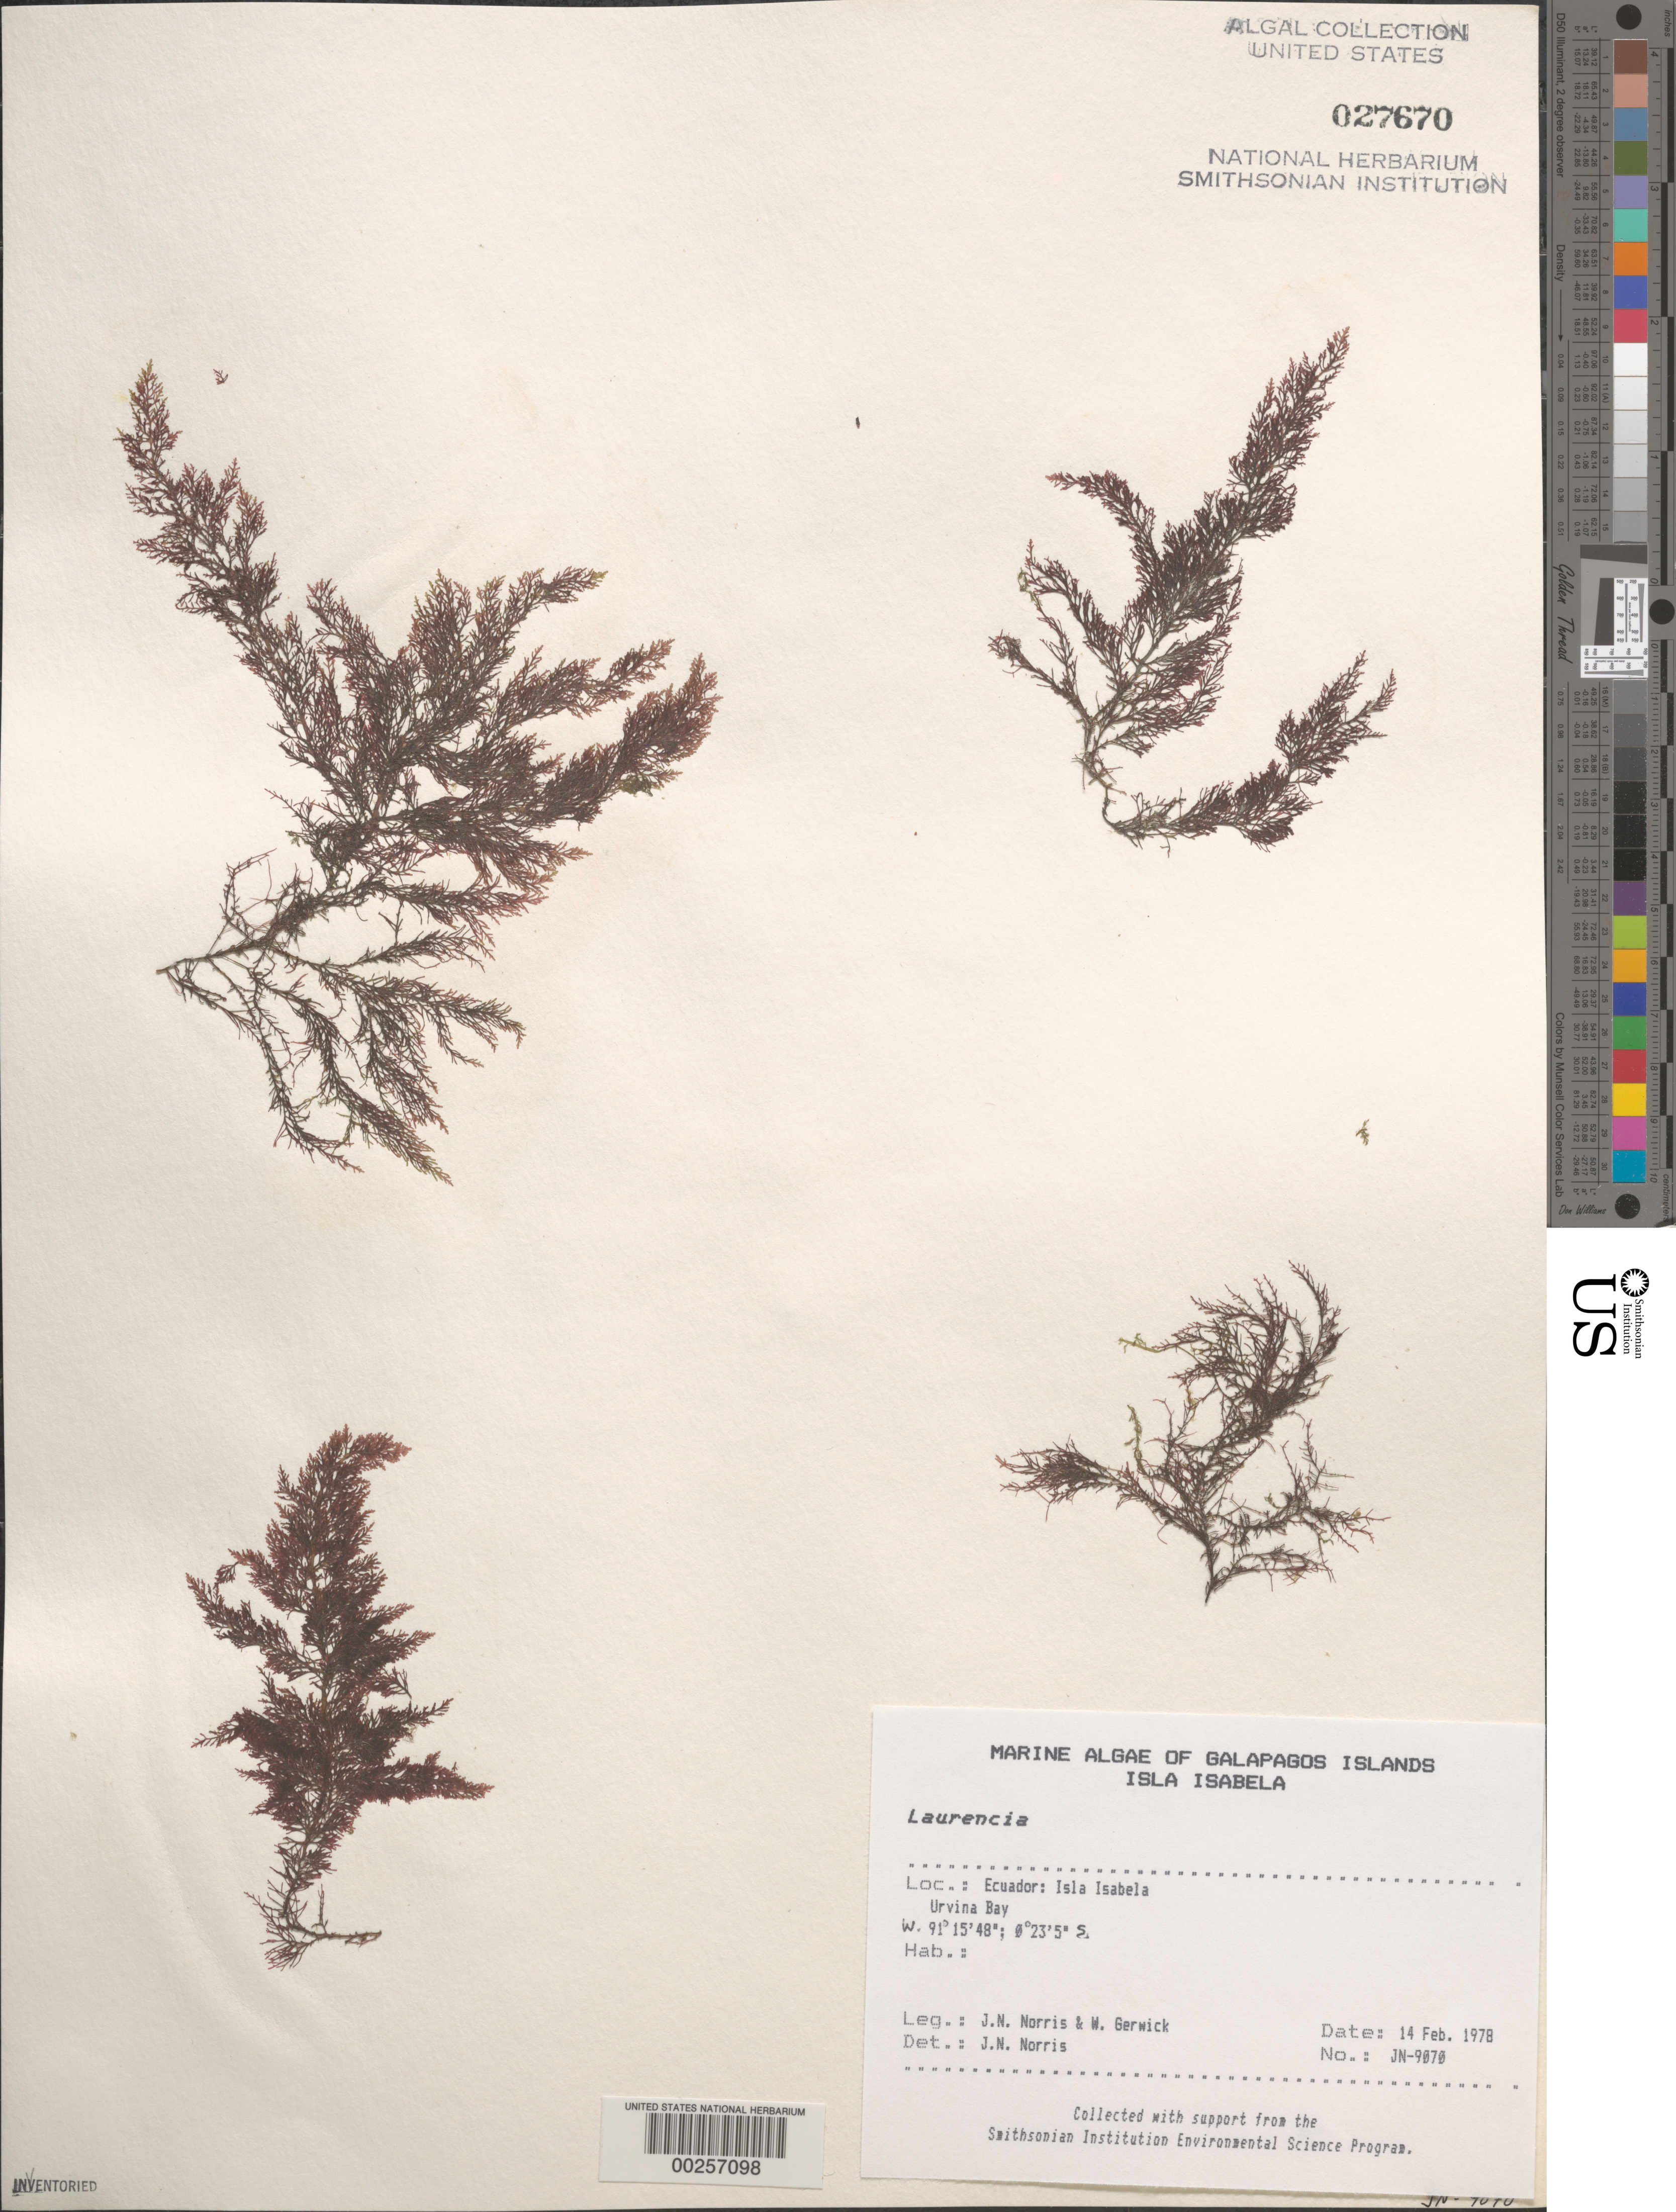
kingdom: Plantae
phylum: Rhodophyta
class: Florideophyceae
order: Ceramiales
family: Rhodomelaceae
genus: Laurencia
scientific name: Laurencia sp.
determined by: Norris, James N.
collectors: J. N. Norris & W. Gerwick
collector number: JN-9070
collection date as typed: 14 Feb 1978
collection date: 1978-02-14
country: Ecuador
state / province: Colón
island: Isabela [Albemarle]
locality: Urvina Bay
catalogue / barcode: US 27670